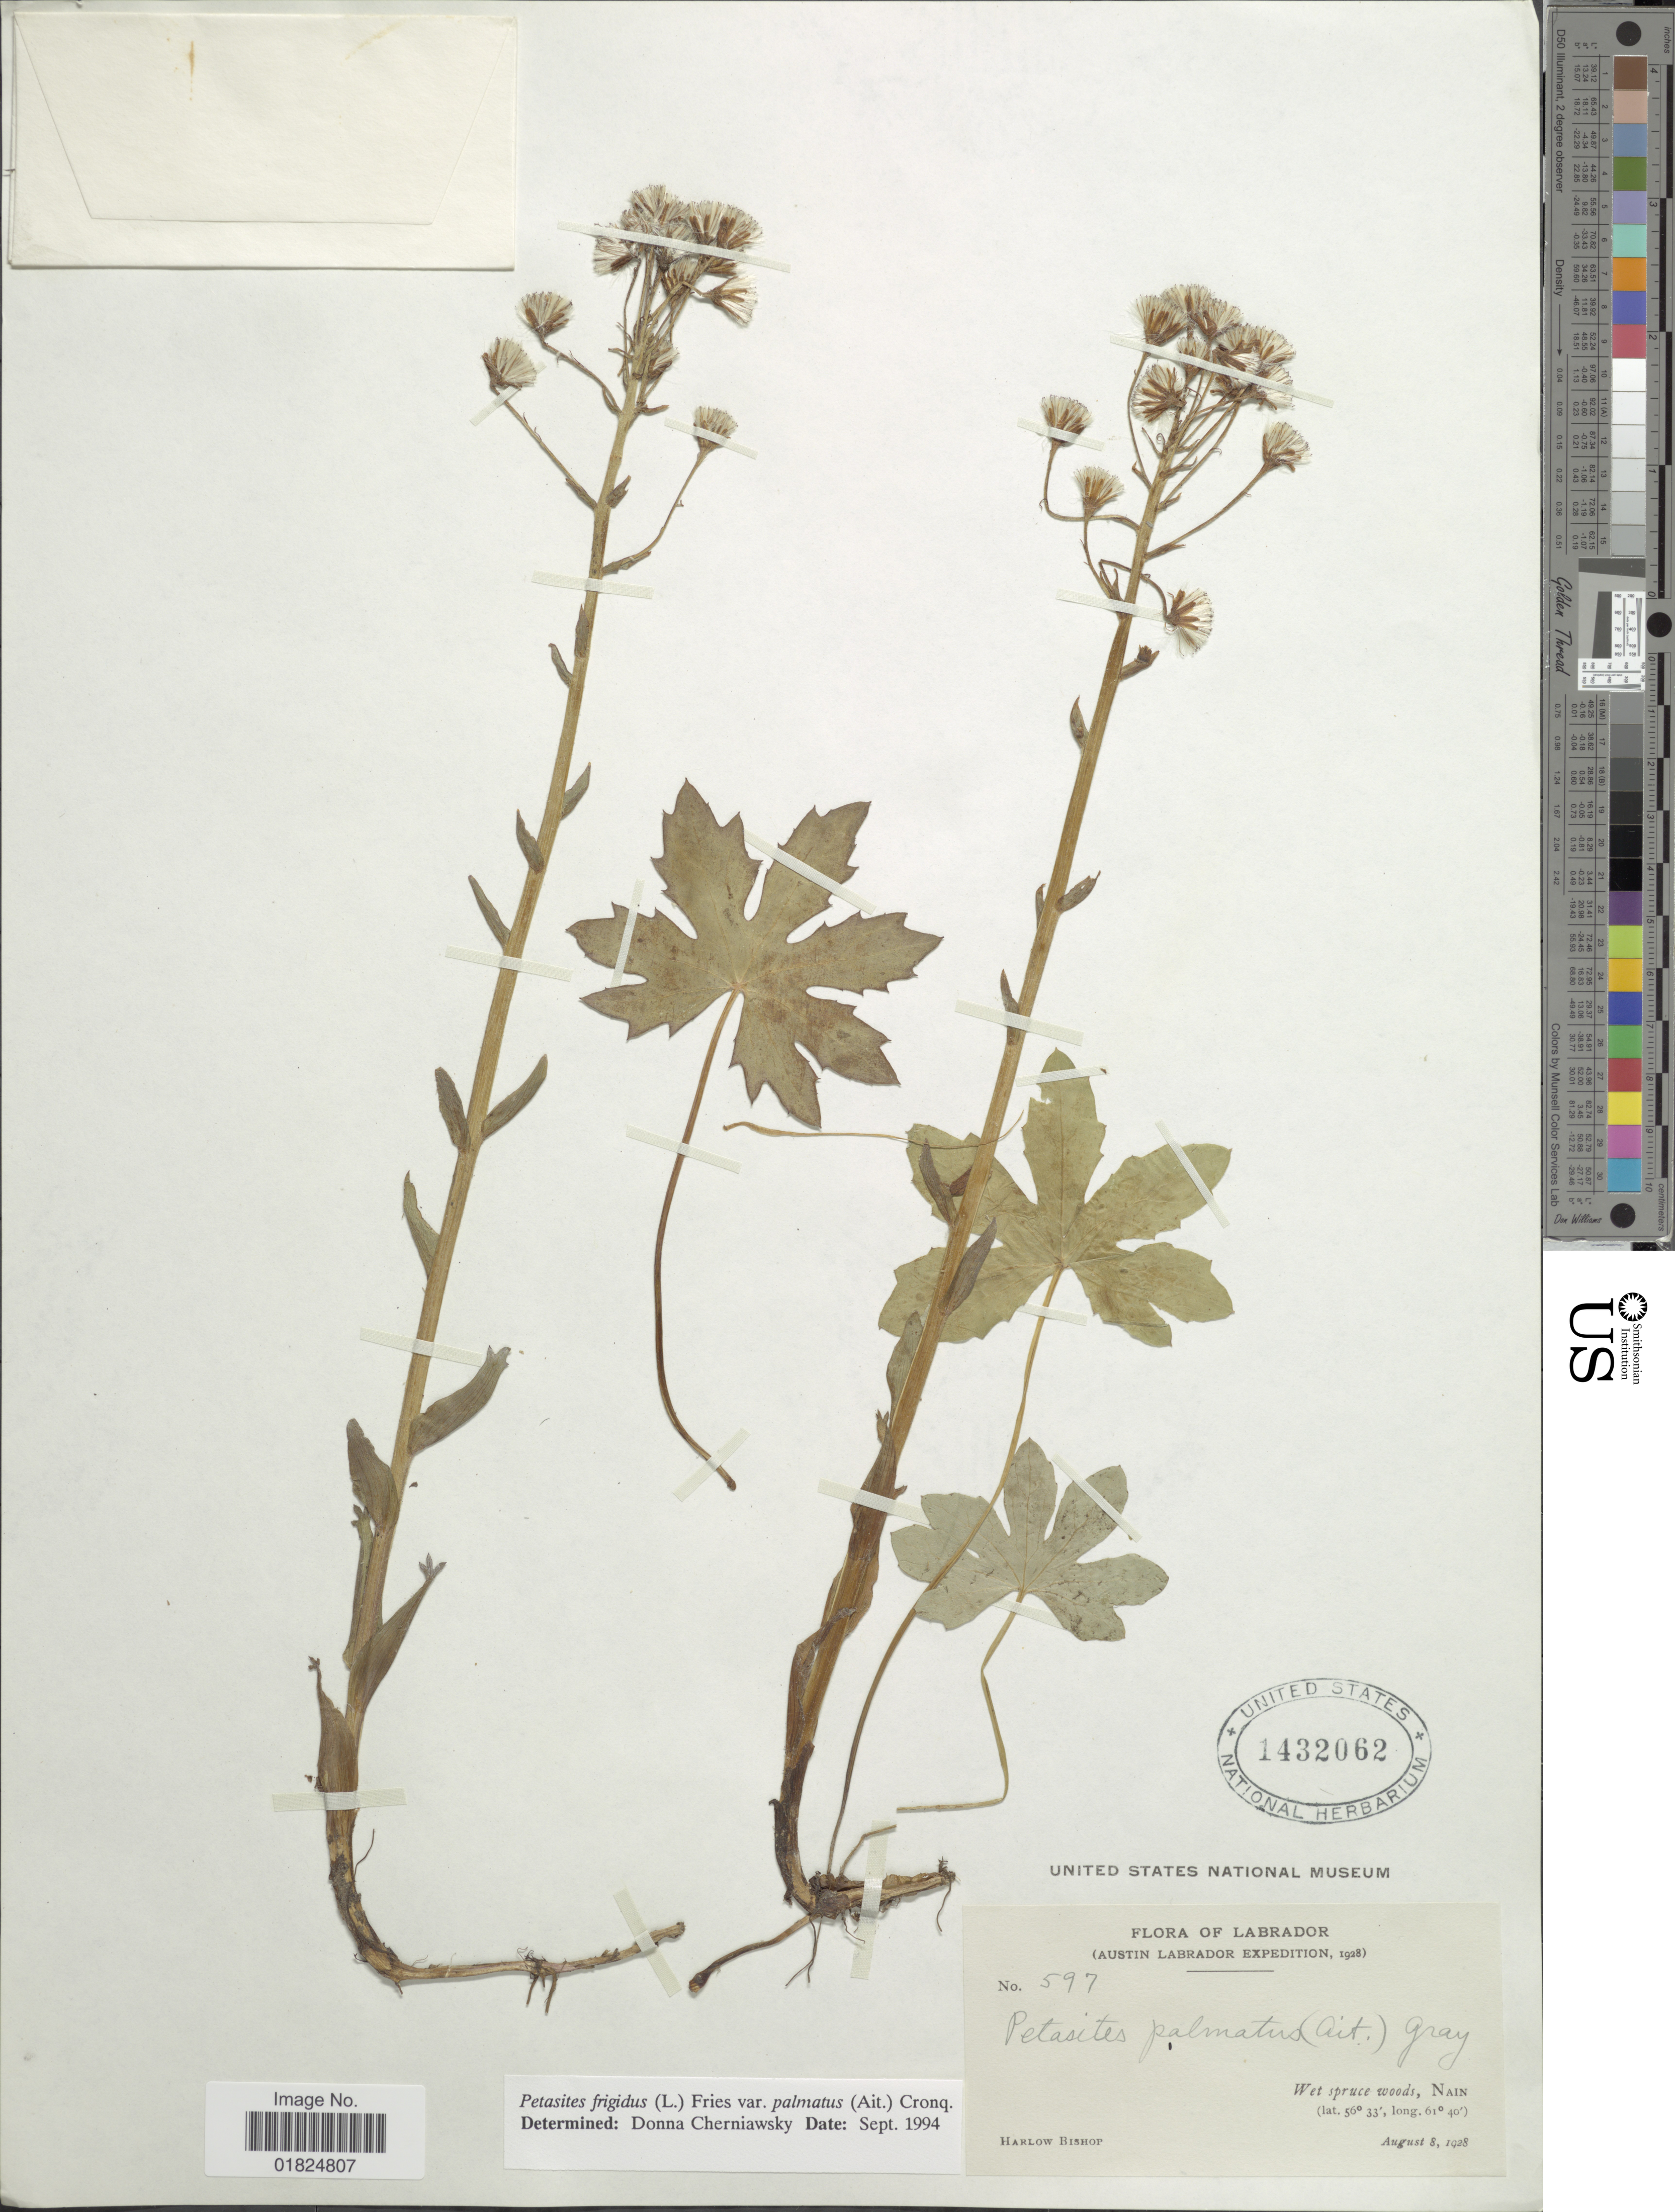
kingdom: Plantae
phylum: Tracheophyta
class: Magnoliopsida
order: Asterales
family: Asteraceae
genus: Petasites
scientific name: Petasites frigidus var. palmatus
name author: (Aiton) Cody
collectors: H. Bishop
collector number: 597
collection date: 1928-08-08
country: Canada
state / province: Newfoundland and Labrador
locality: Labrador. Wet spruce woods, Nain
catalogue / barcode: US 1432062